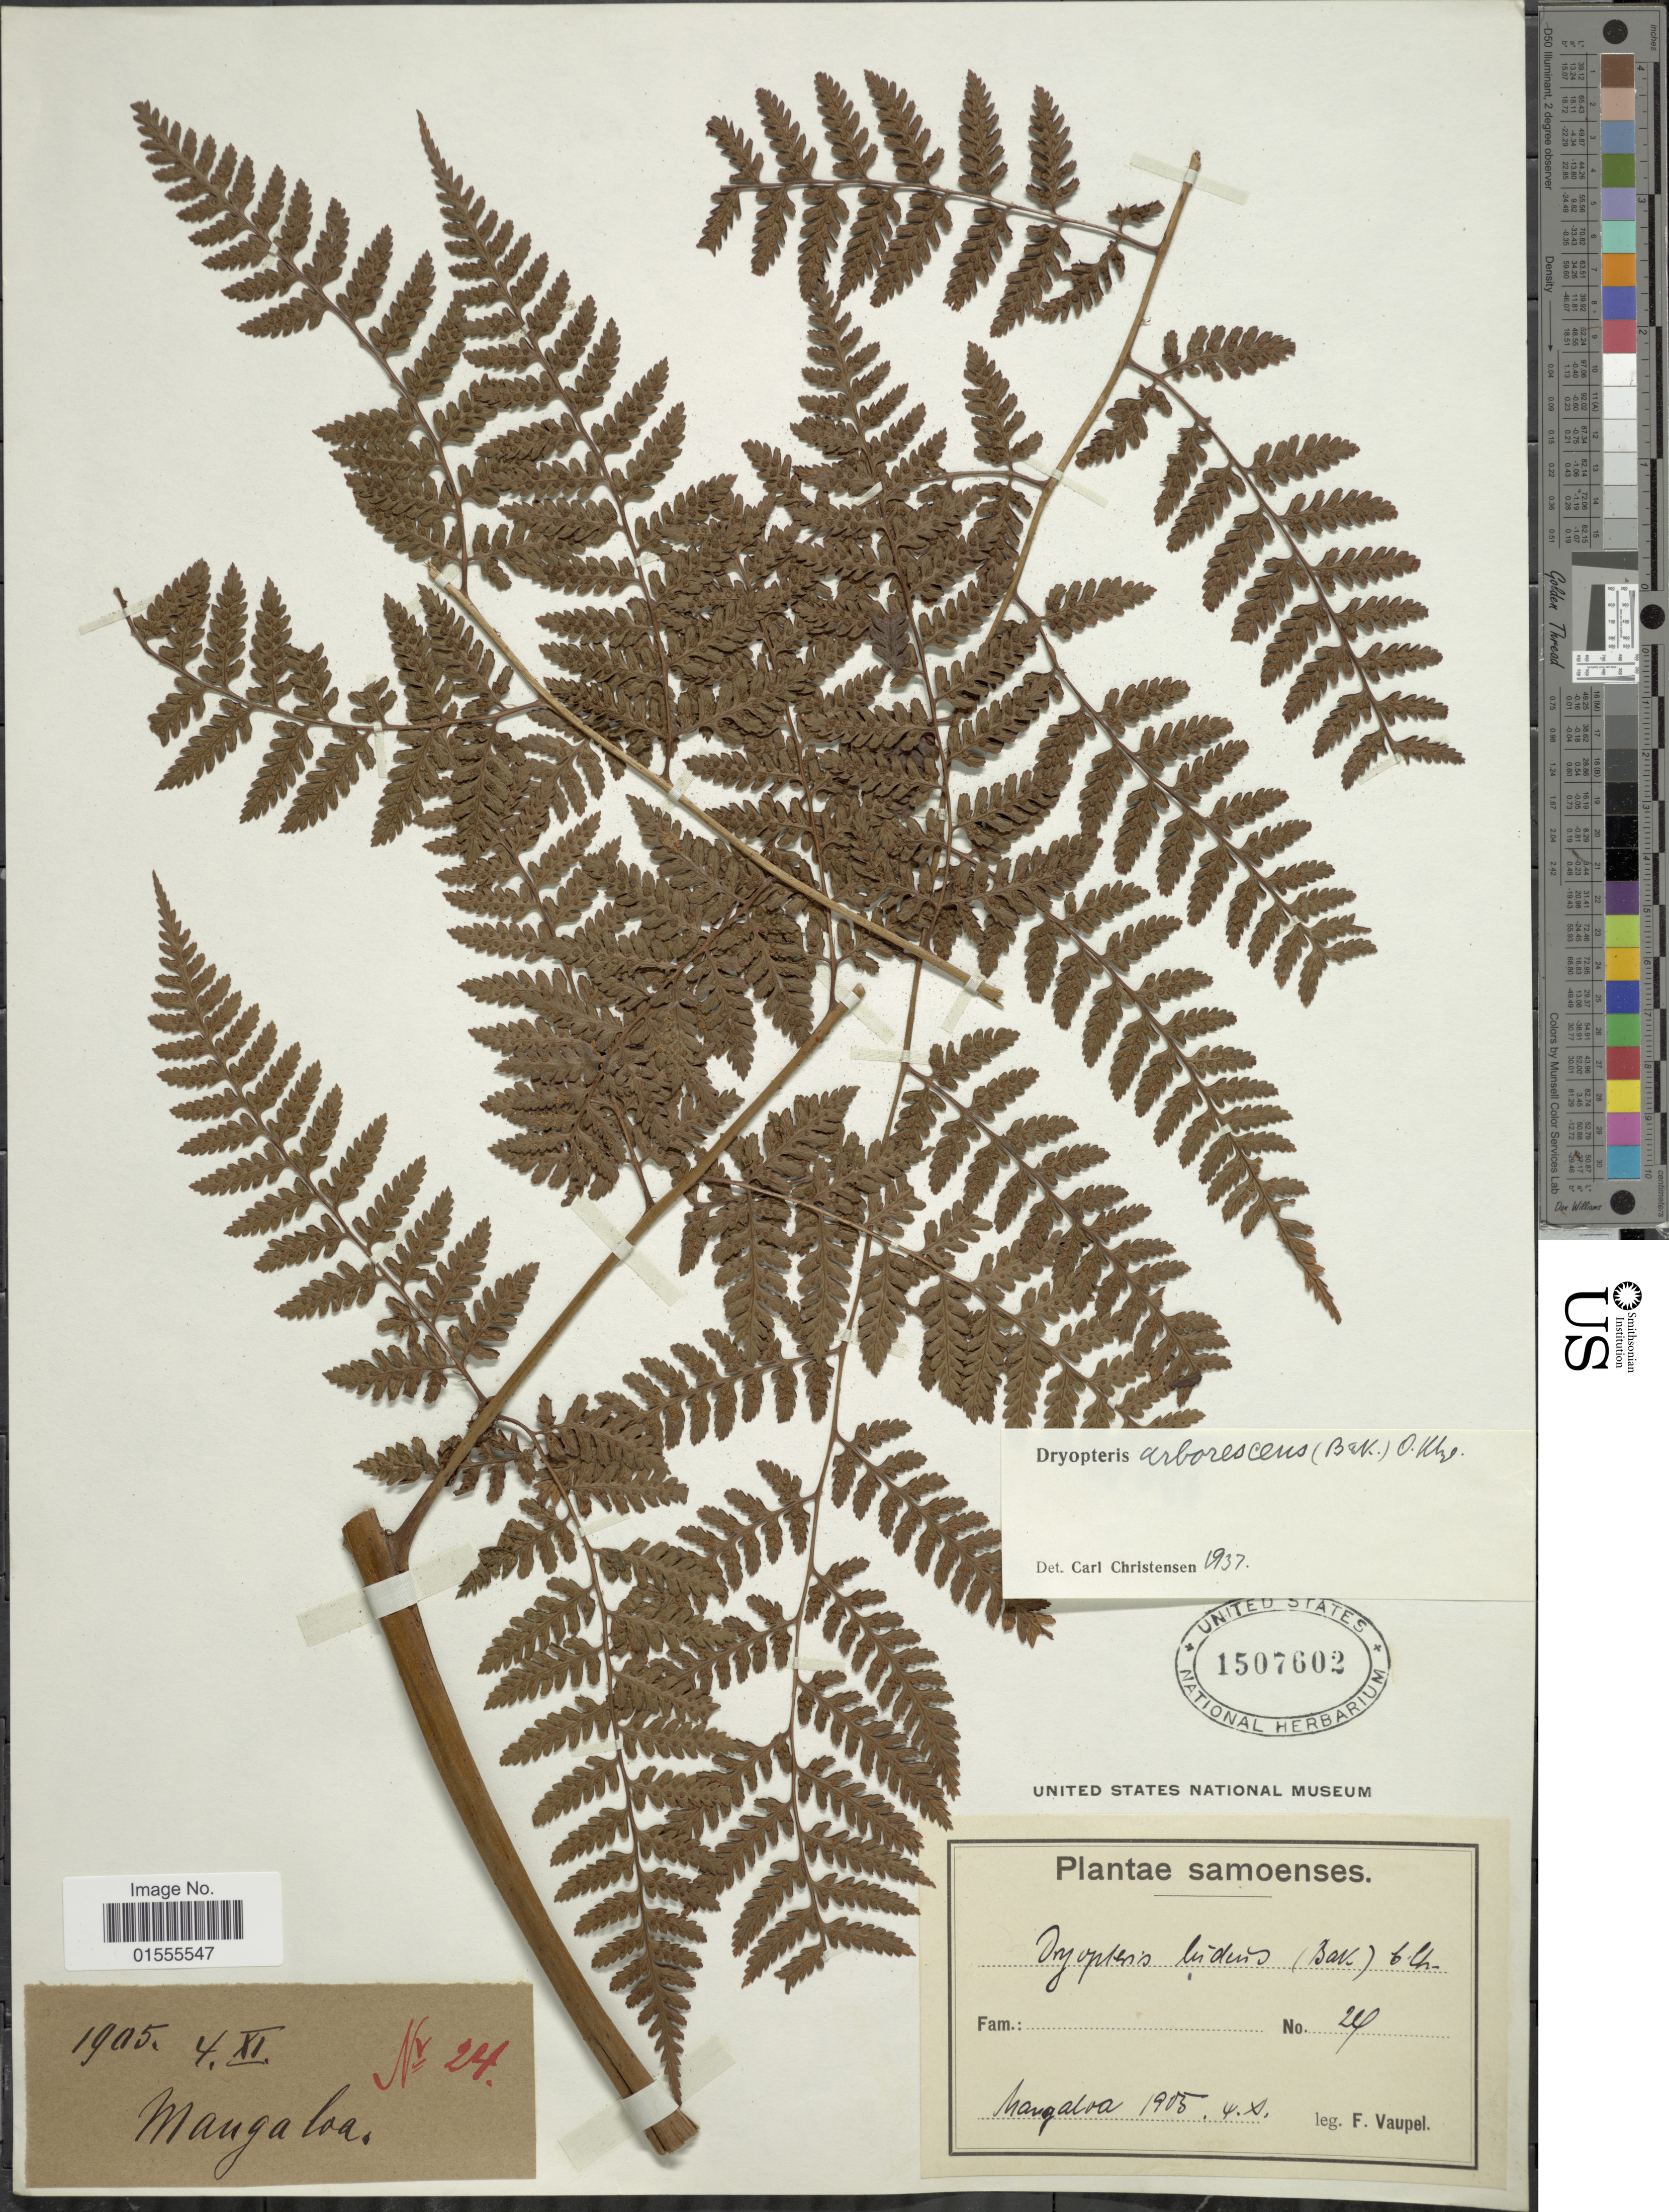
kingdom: Plantae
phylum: Tracheophyta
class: Polypodiopsida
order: Polypodiales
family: Dryopteridaceae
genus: Dryopteris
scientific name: Dryopteris arborescens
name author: Kuntze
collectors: F. Vaupel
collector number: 24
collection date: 1905-11-04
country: Samoa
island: Savaii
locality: Samoenses, Maugaloa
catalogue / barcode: US 1507602